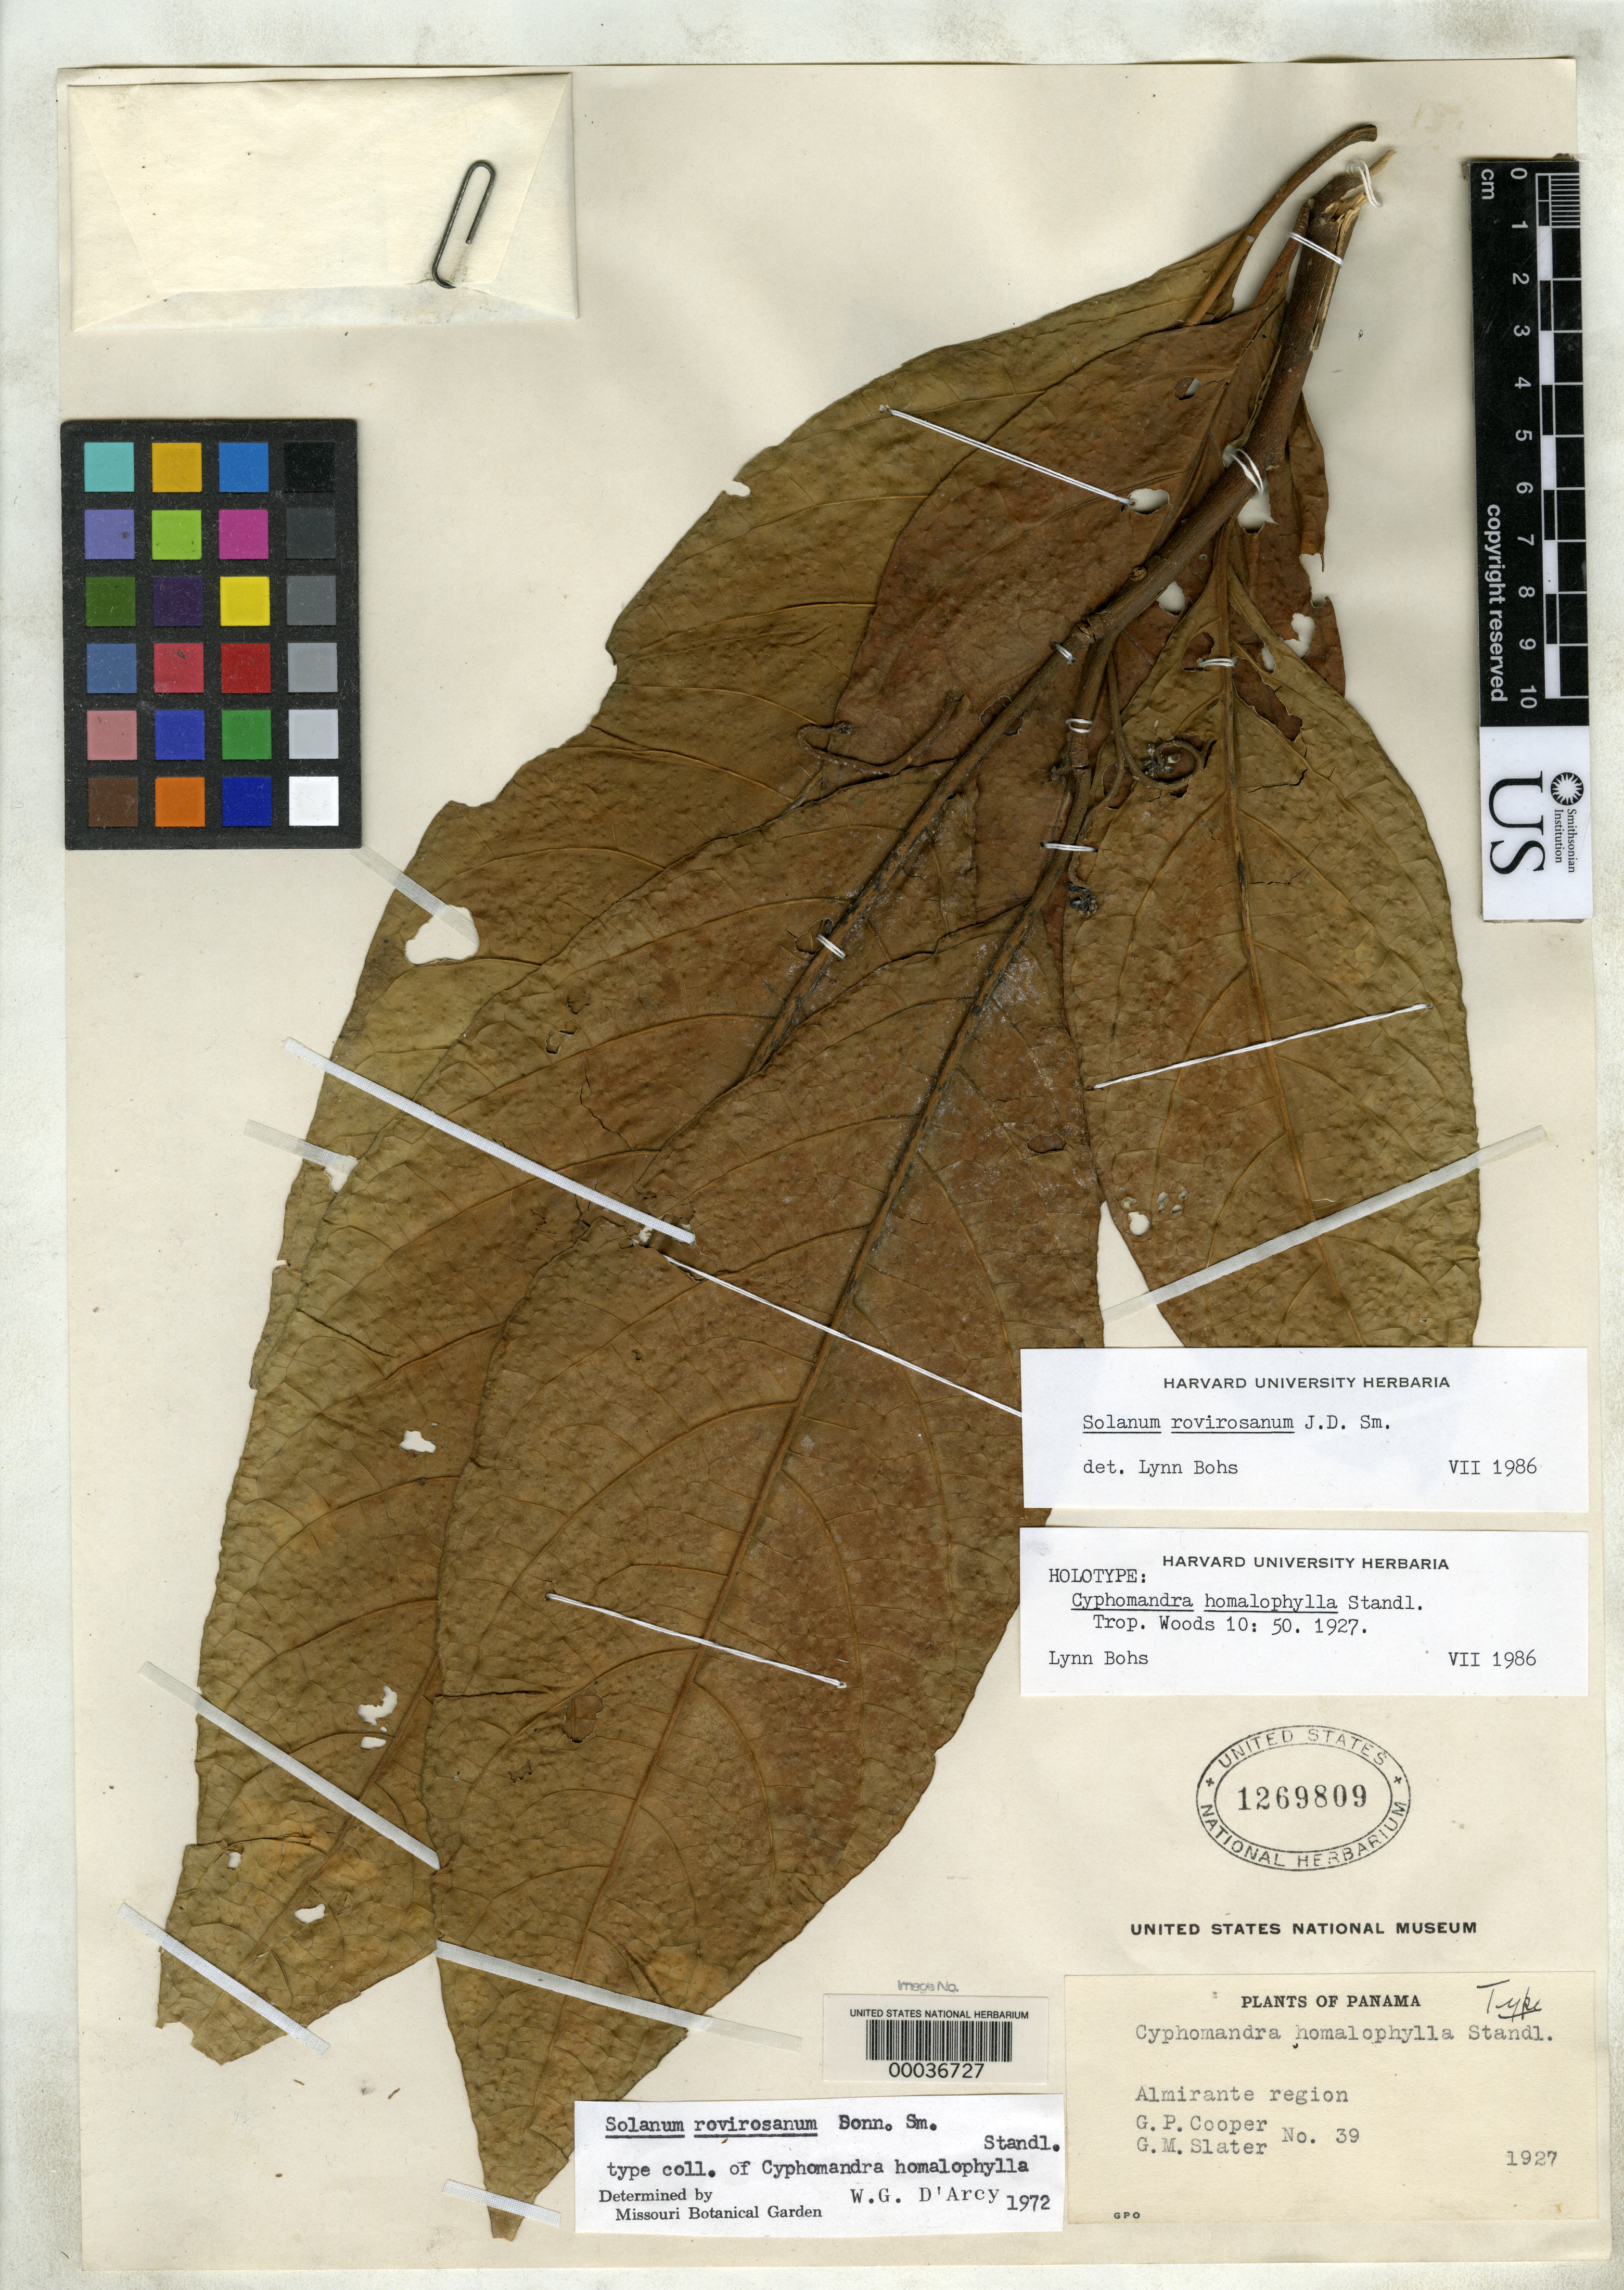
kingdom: Plantae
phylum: Tracheophyta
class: Magnoliopsida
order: Solanales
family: Solanaceae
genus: Cyphomandra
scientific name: Cyphomandra homalophylla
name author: Standl.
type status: Holotype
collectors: G. Cooper & G. Slater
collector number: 39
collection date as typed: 1927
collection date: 1927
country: Panama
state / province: Bocas del Toro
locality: Almirante region.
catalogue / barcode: US 1269809